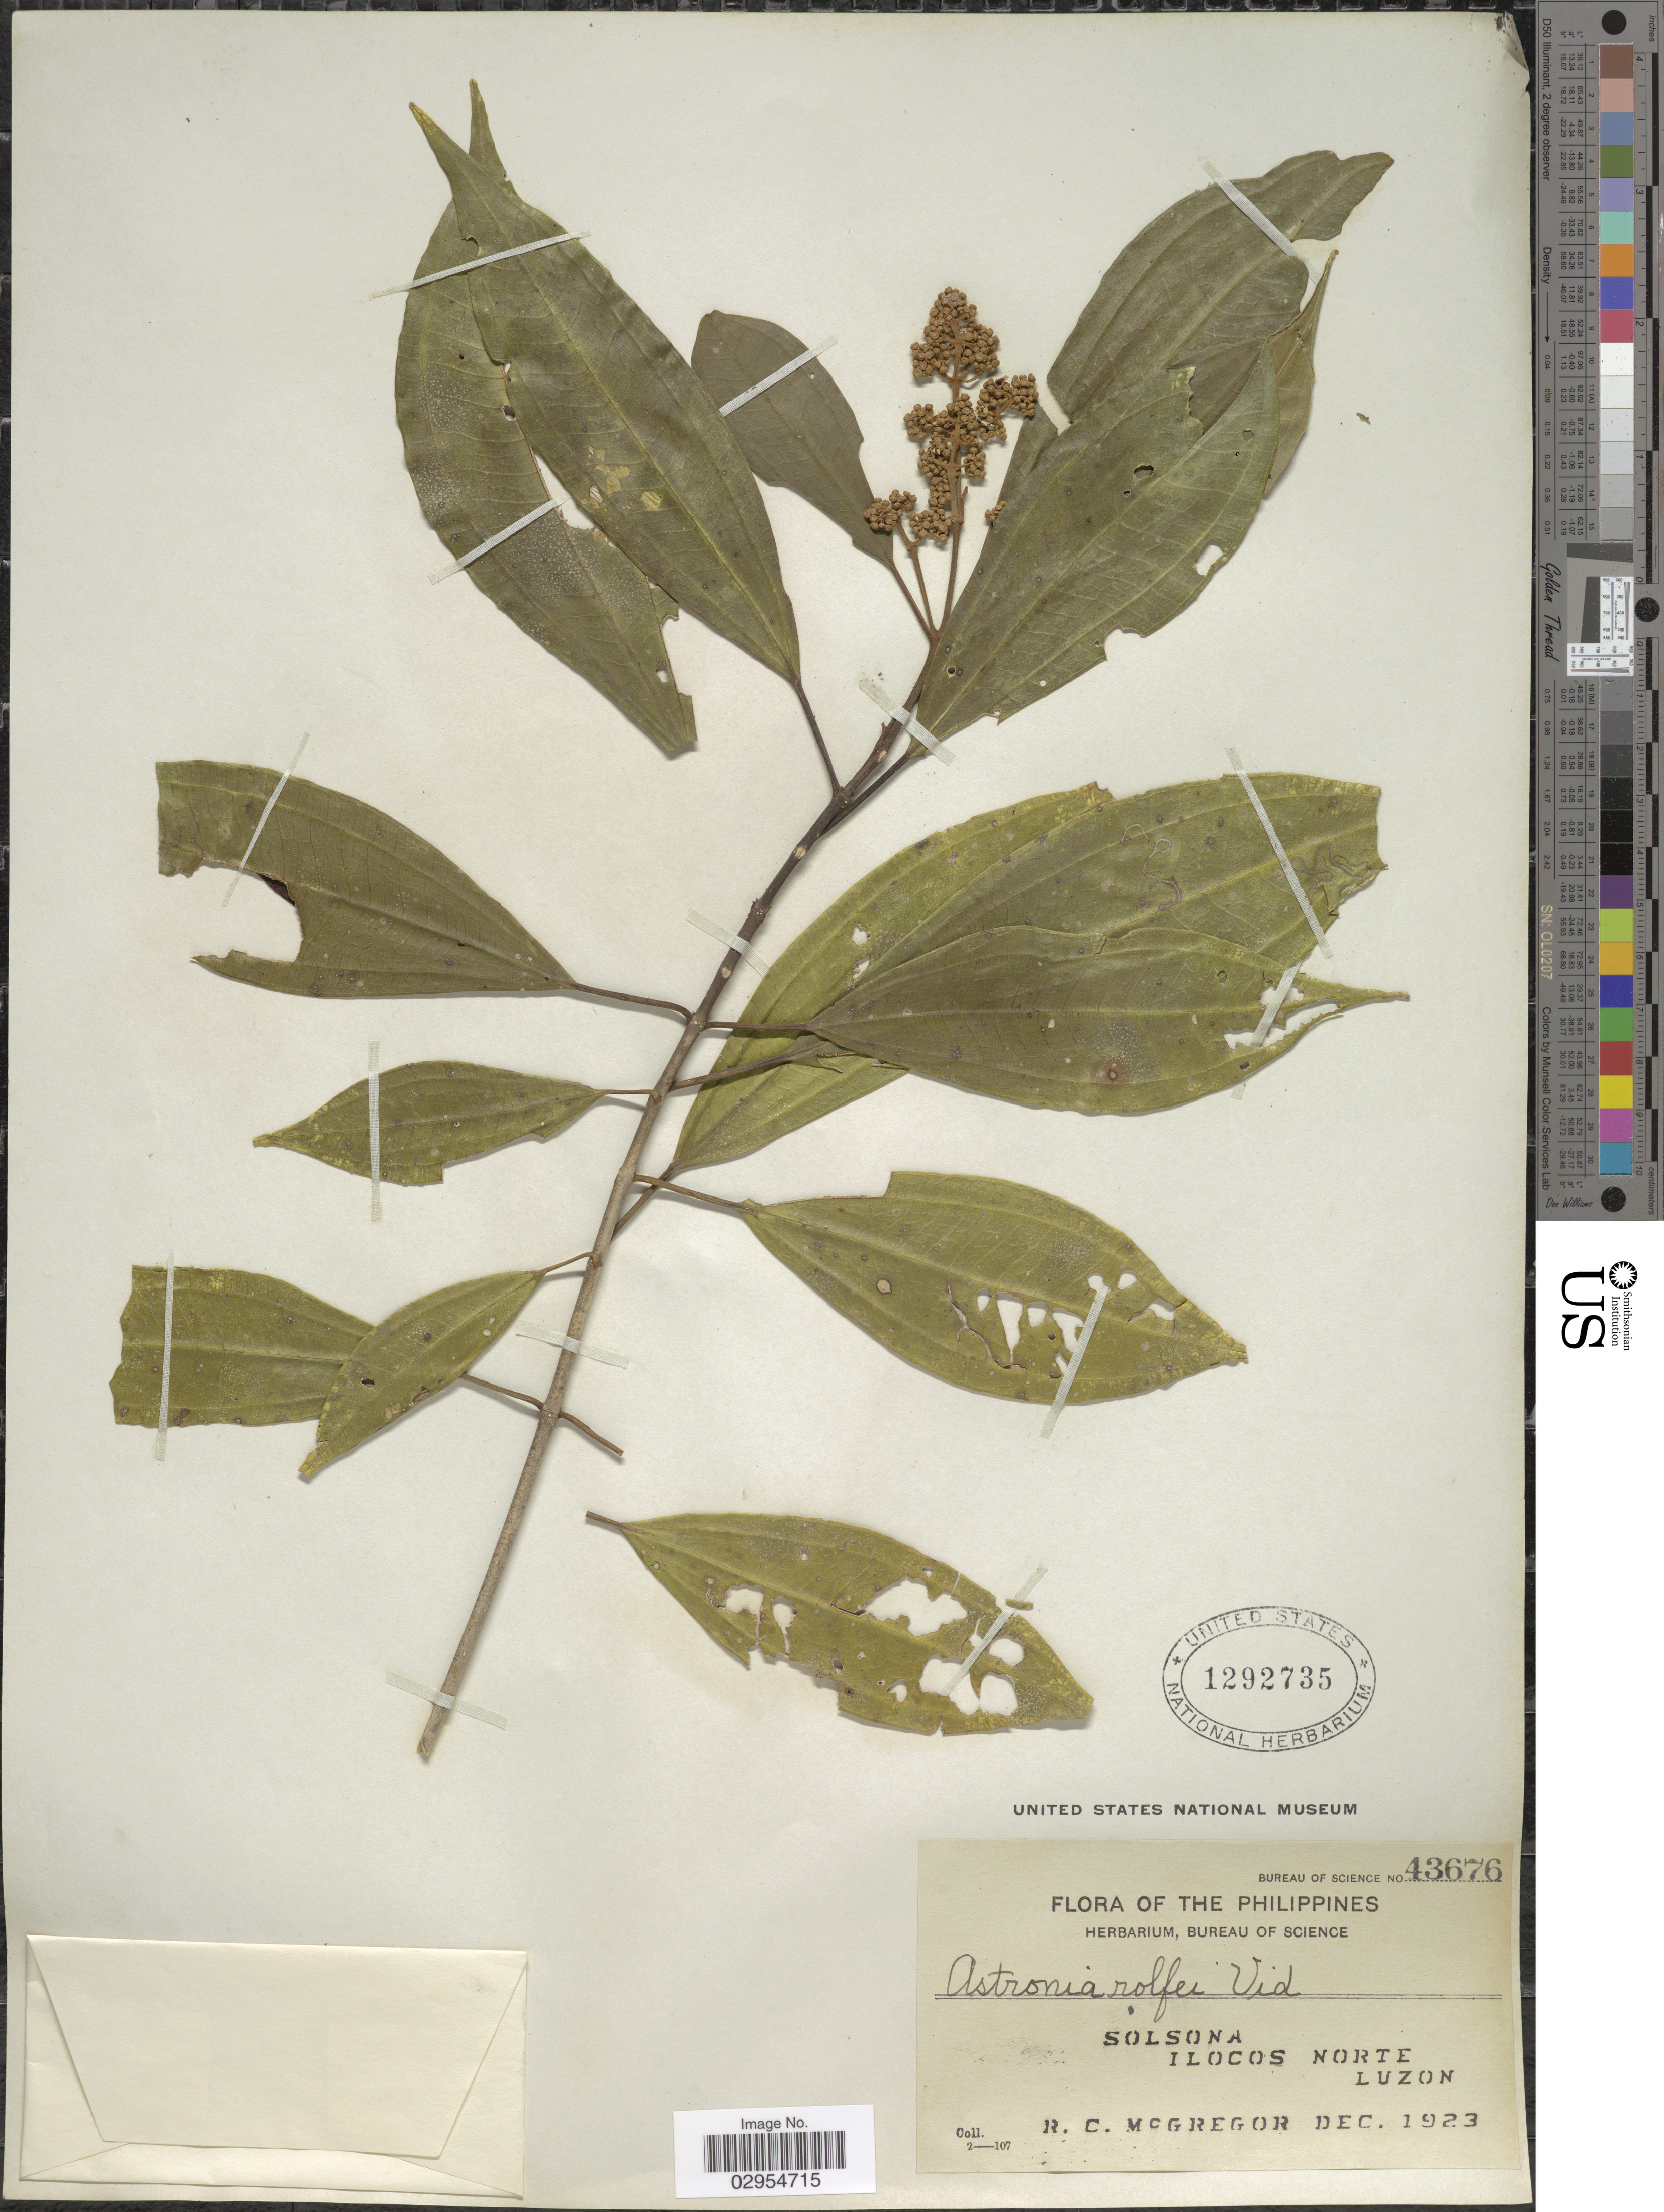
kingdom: Plantae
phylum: Tracheophyta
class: Magnoliopsida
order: Myrtales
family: Melastomataceae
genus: Astronia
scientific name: Astronia rolfei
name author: S. Vidal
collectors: R. C. McGregor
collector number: Bureau of Science 43676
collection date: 1923-12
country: Philippines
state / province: Ilocos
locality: Solsona, Ilocos Norte, Luzon.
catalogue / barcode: US 1292735